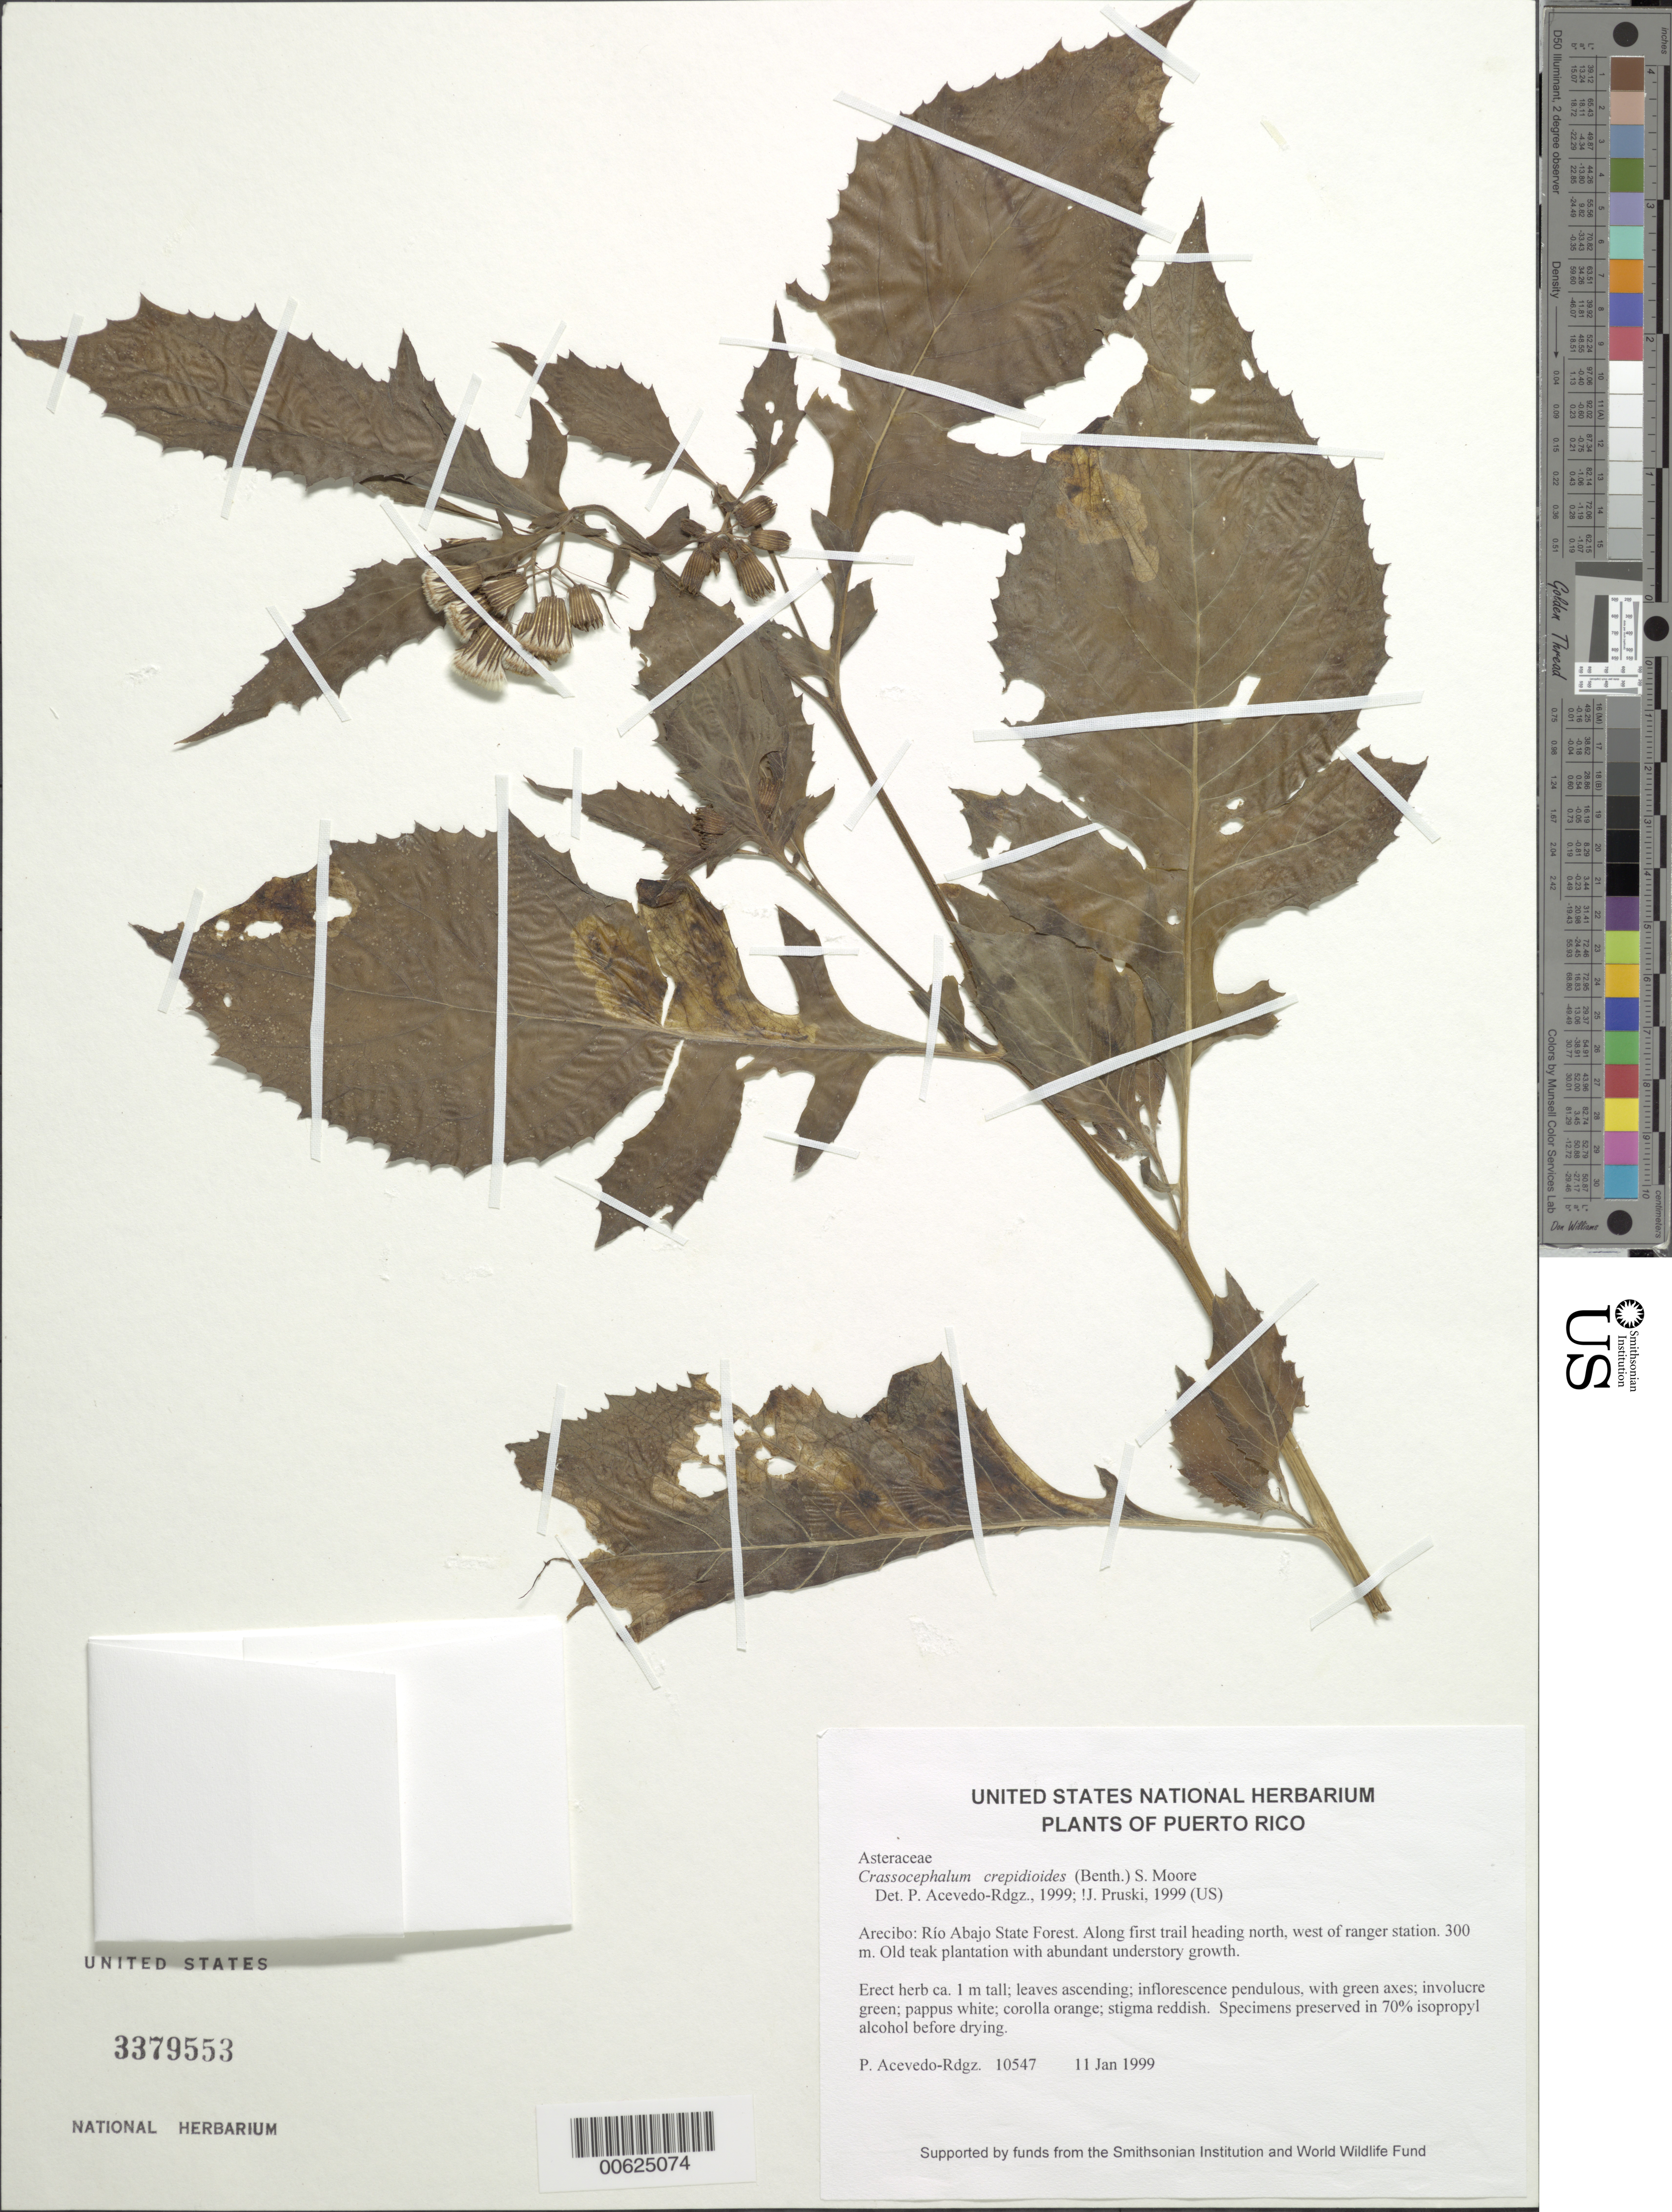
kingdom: Plantae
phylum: Tracheophyta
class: Magnoliopsida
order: Asterales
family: Asteraceae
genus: Crassocephalum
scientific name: Crassocephalum crepidioides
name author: (Benth.) S. Moore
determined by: Acevedo-Rodríguez, P., (BOT), Smithsonian Institution - National Museum of Natural History (UNITED STATES)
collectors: P. Acevedo-Rodr.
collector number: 10547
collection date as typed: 11 Jan 1999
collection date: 1999-01-11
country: Puerto Rico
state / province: Arecibo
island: Puerto Rico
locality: Arecibo; Río Abajo State Forest. Along first trail heading north, west of ranger station.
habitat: Old teak plantation with abundant understory growth.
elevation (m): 300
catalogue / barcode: US 3379553